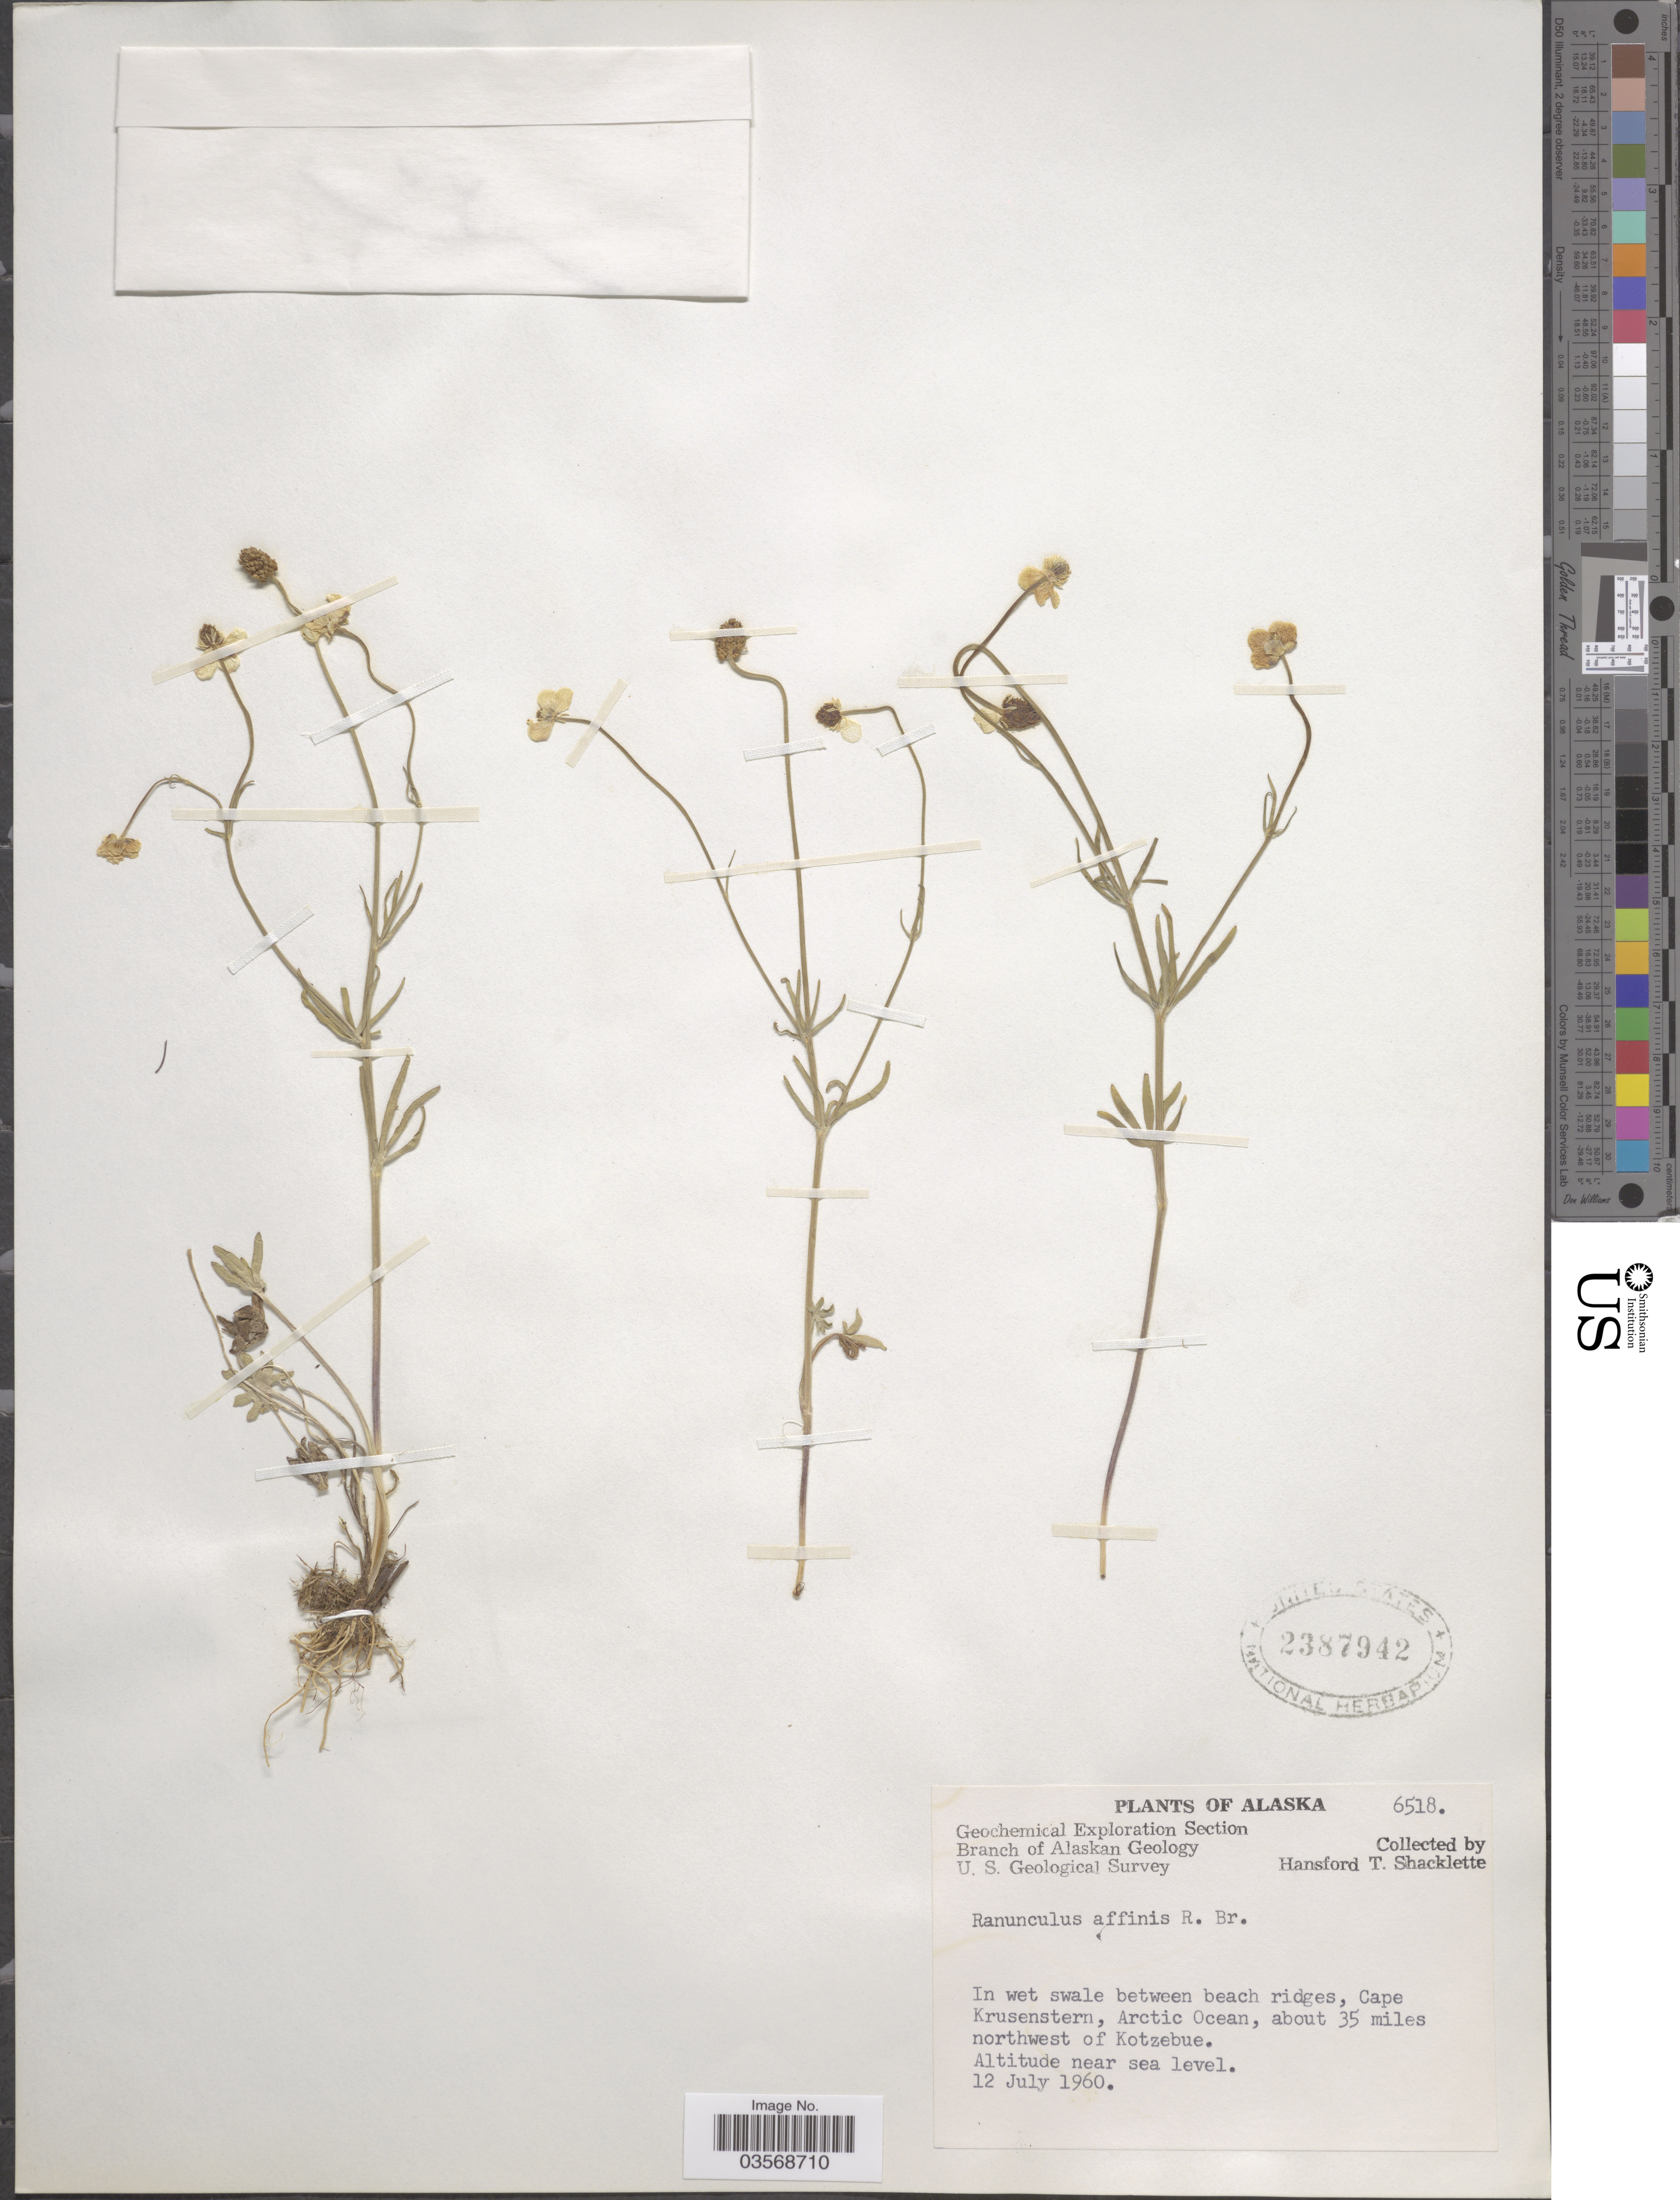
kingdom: Plantae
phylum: Tracheophyta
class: Magnoliopsida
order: Ranunculales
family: Ranunculaceae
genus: Ranunculus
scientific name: Ranunculus pedatifidus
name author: Sm.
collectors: H. Shacklette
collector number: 6518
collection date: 1960-07-12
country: United States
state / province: Alaska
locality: In wet swale between beach ridges, Cape Krusenstern, Arctic Ocean, about 35 miles northwest of Kotzebue.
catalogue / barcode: US 2387942